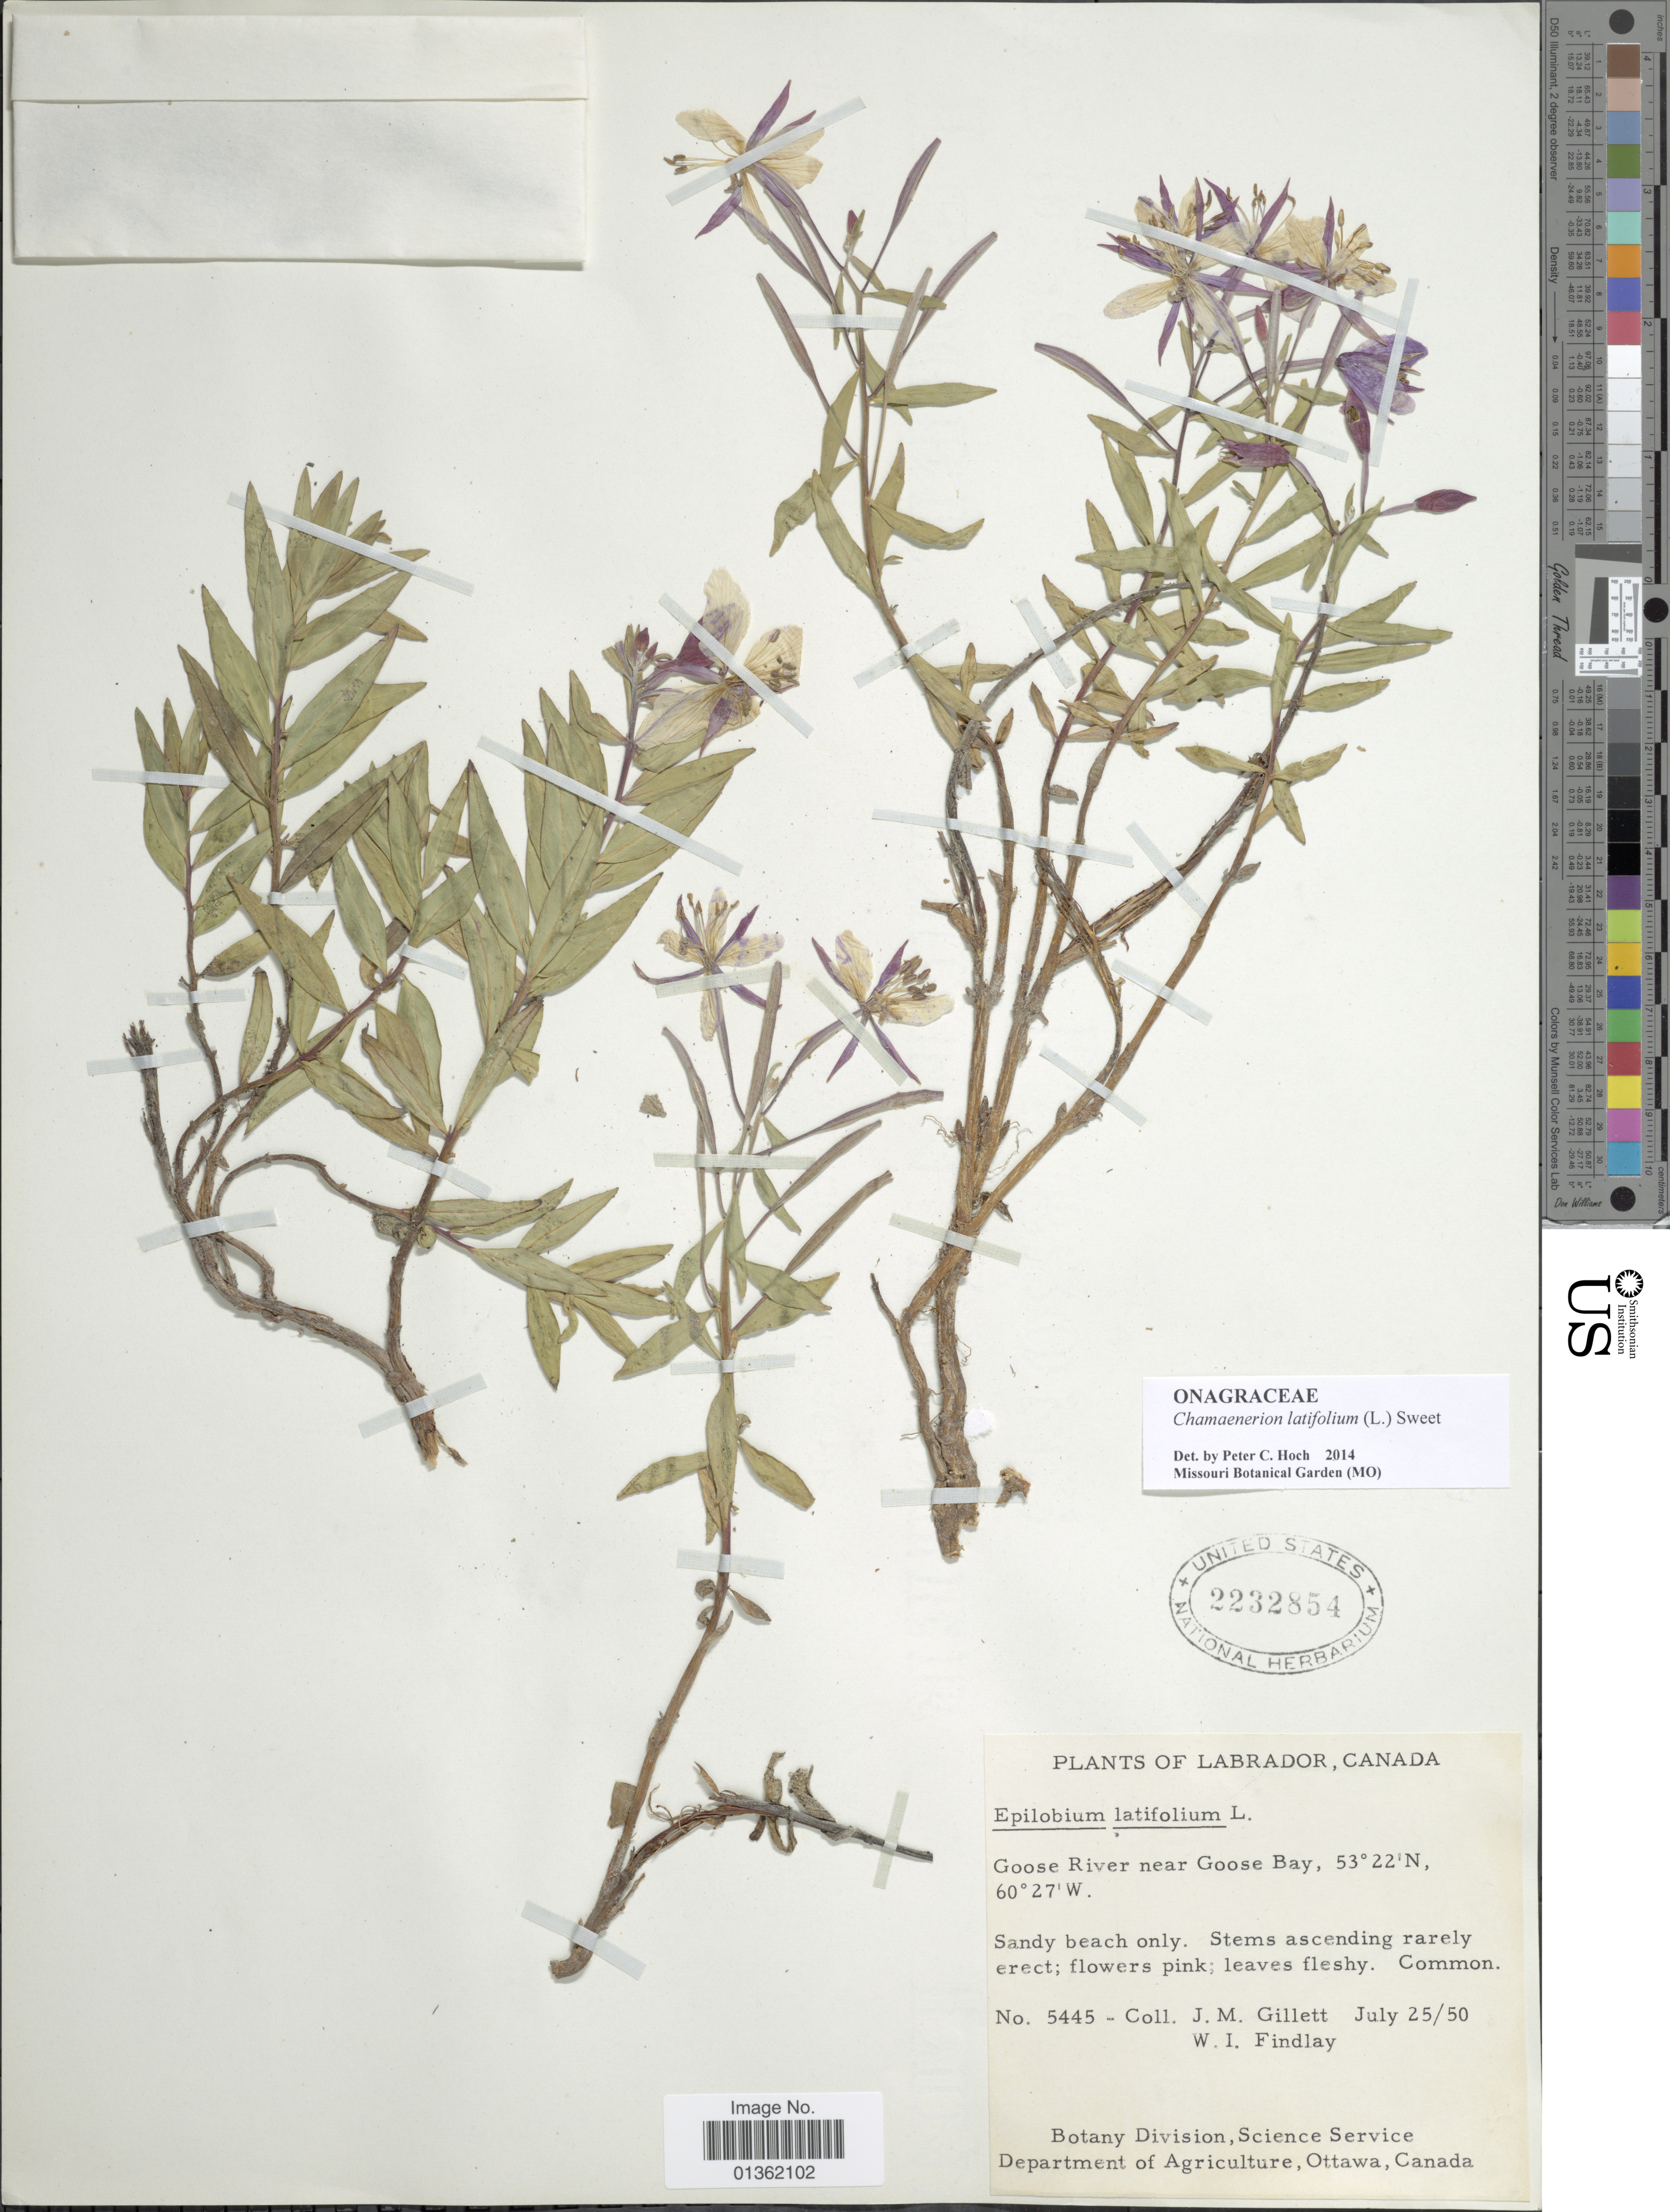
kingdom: Plantae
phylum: Tracheophyta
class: Magnoliopsida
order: Myrtales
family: Onagraceae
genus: Chamaenerion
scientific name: Chamaenerion latifolium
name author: (L.) Th. Fr. & Lange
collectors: J. M. Gillett & W. Findlay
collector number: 5445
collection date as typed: Transcribed d/m/y: 25/7/50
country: Canada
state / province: Newfoundland and Labrador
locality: Labrador. Goose River near Goose Bay.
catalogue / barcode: US 2232854